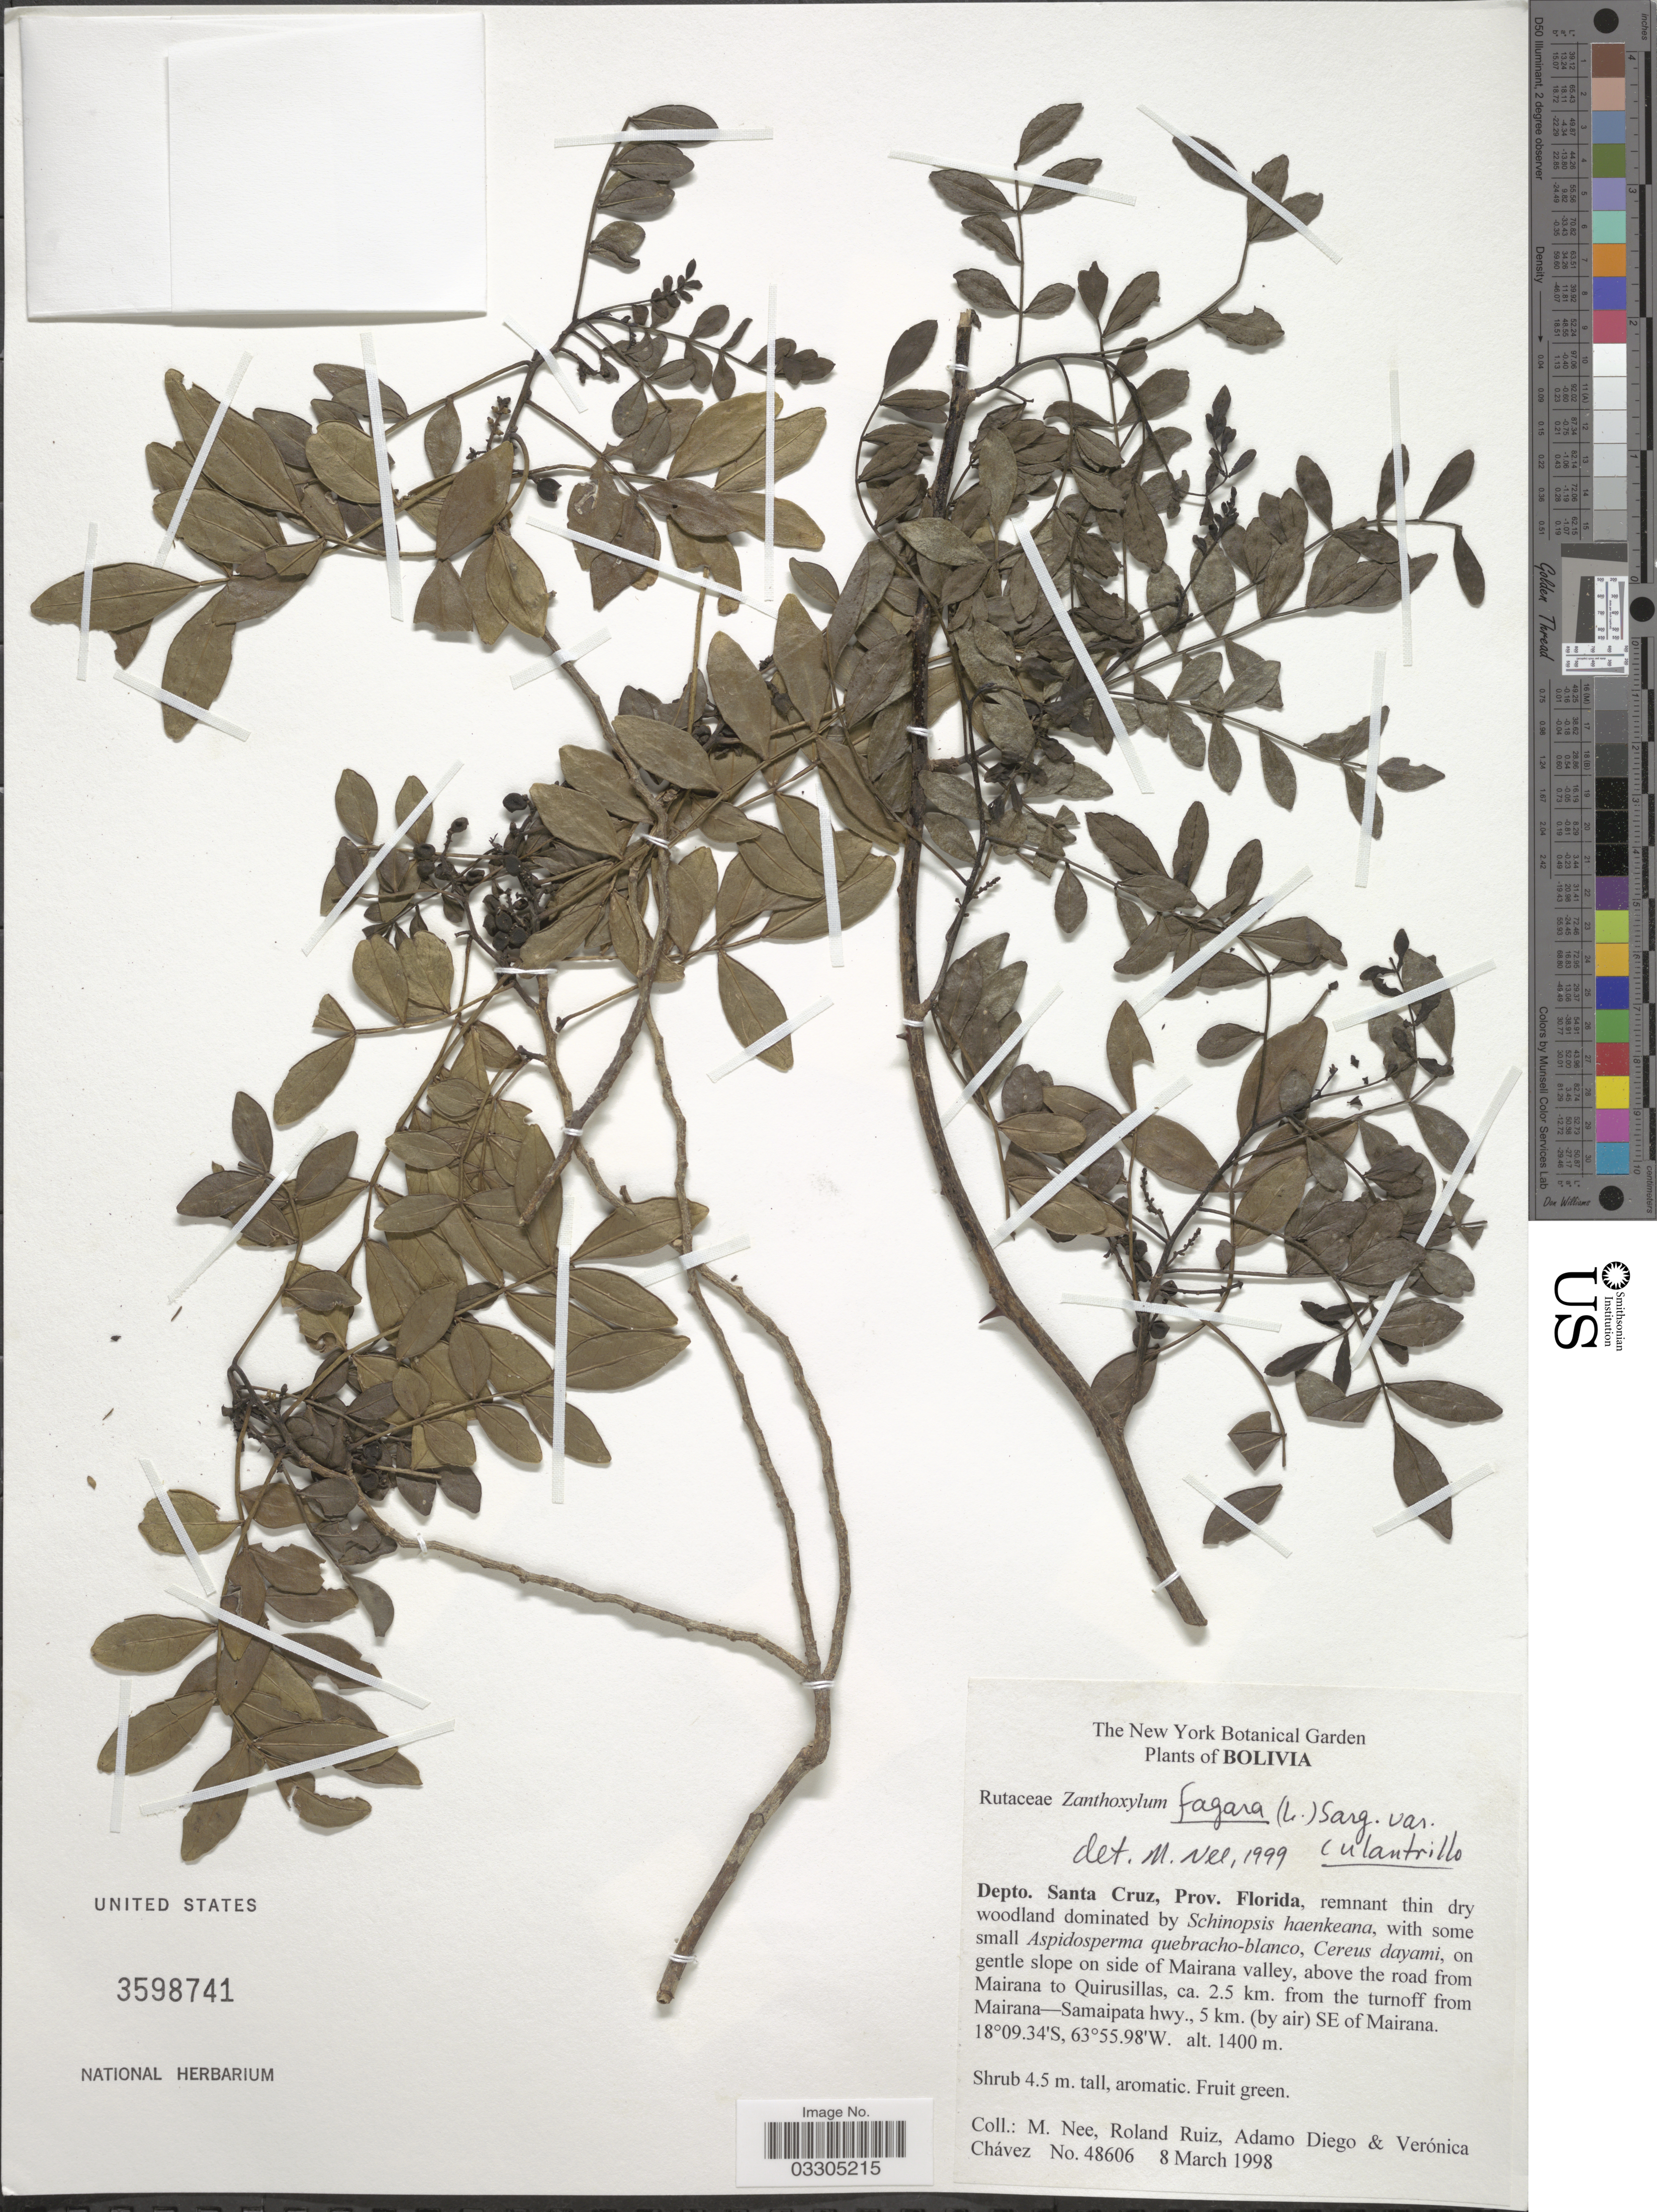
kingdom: Plantae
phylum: Tracheophyta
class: Magnoliopsida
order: Sapindales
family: Rutaceae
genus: Zanthoxylum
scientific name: Zanthoxylum culantrillo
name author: Kunth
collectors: M. Nee, R. Ruiz, A. Diego & V. Chavez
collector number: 48606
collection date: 1998-03-08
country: Bolivia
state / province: Santa Cruz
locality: Depto. Santa Cruz, Prov. Florida, on gentle slope on side of Mairana valley, above the road from Mairana to Quirusillas, ca. 2.5 km. from the turnoff from Mairana-Samaipata hwy., 5 km. (by air) SE of Mairana.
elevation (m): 1400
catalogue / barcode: US 3598741